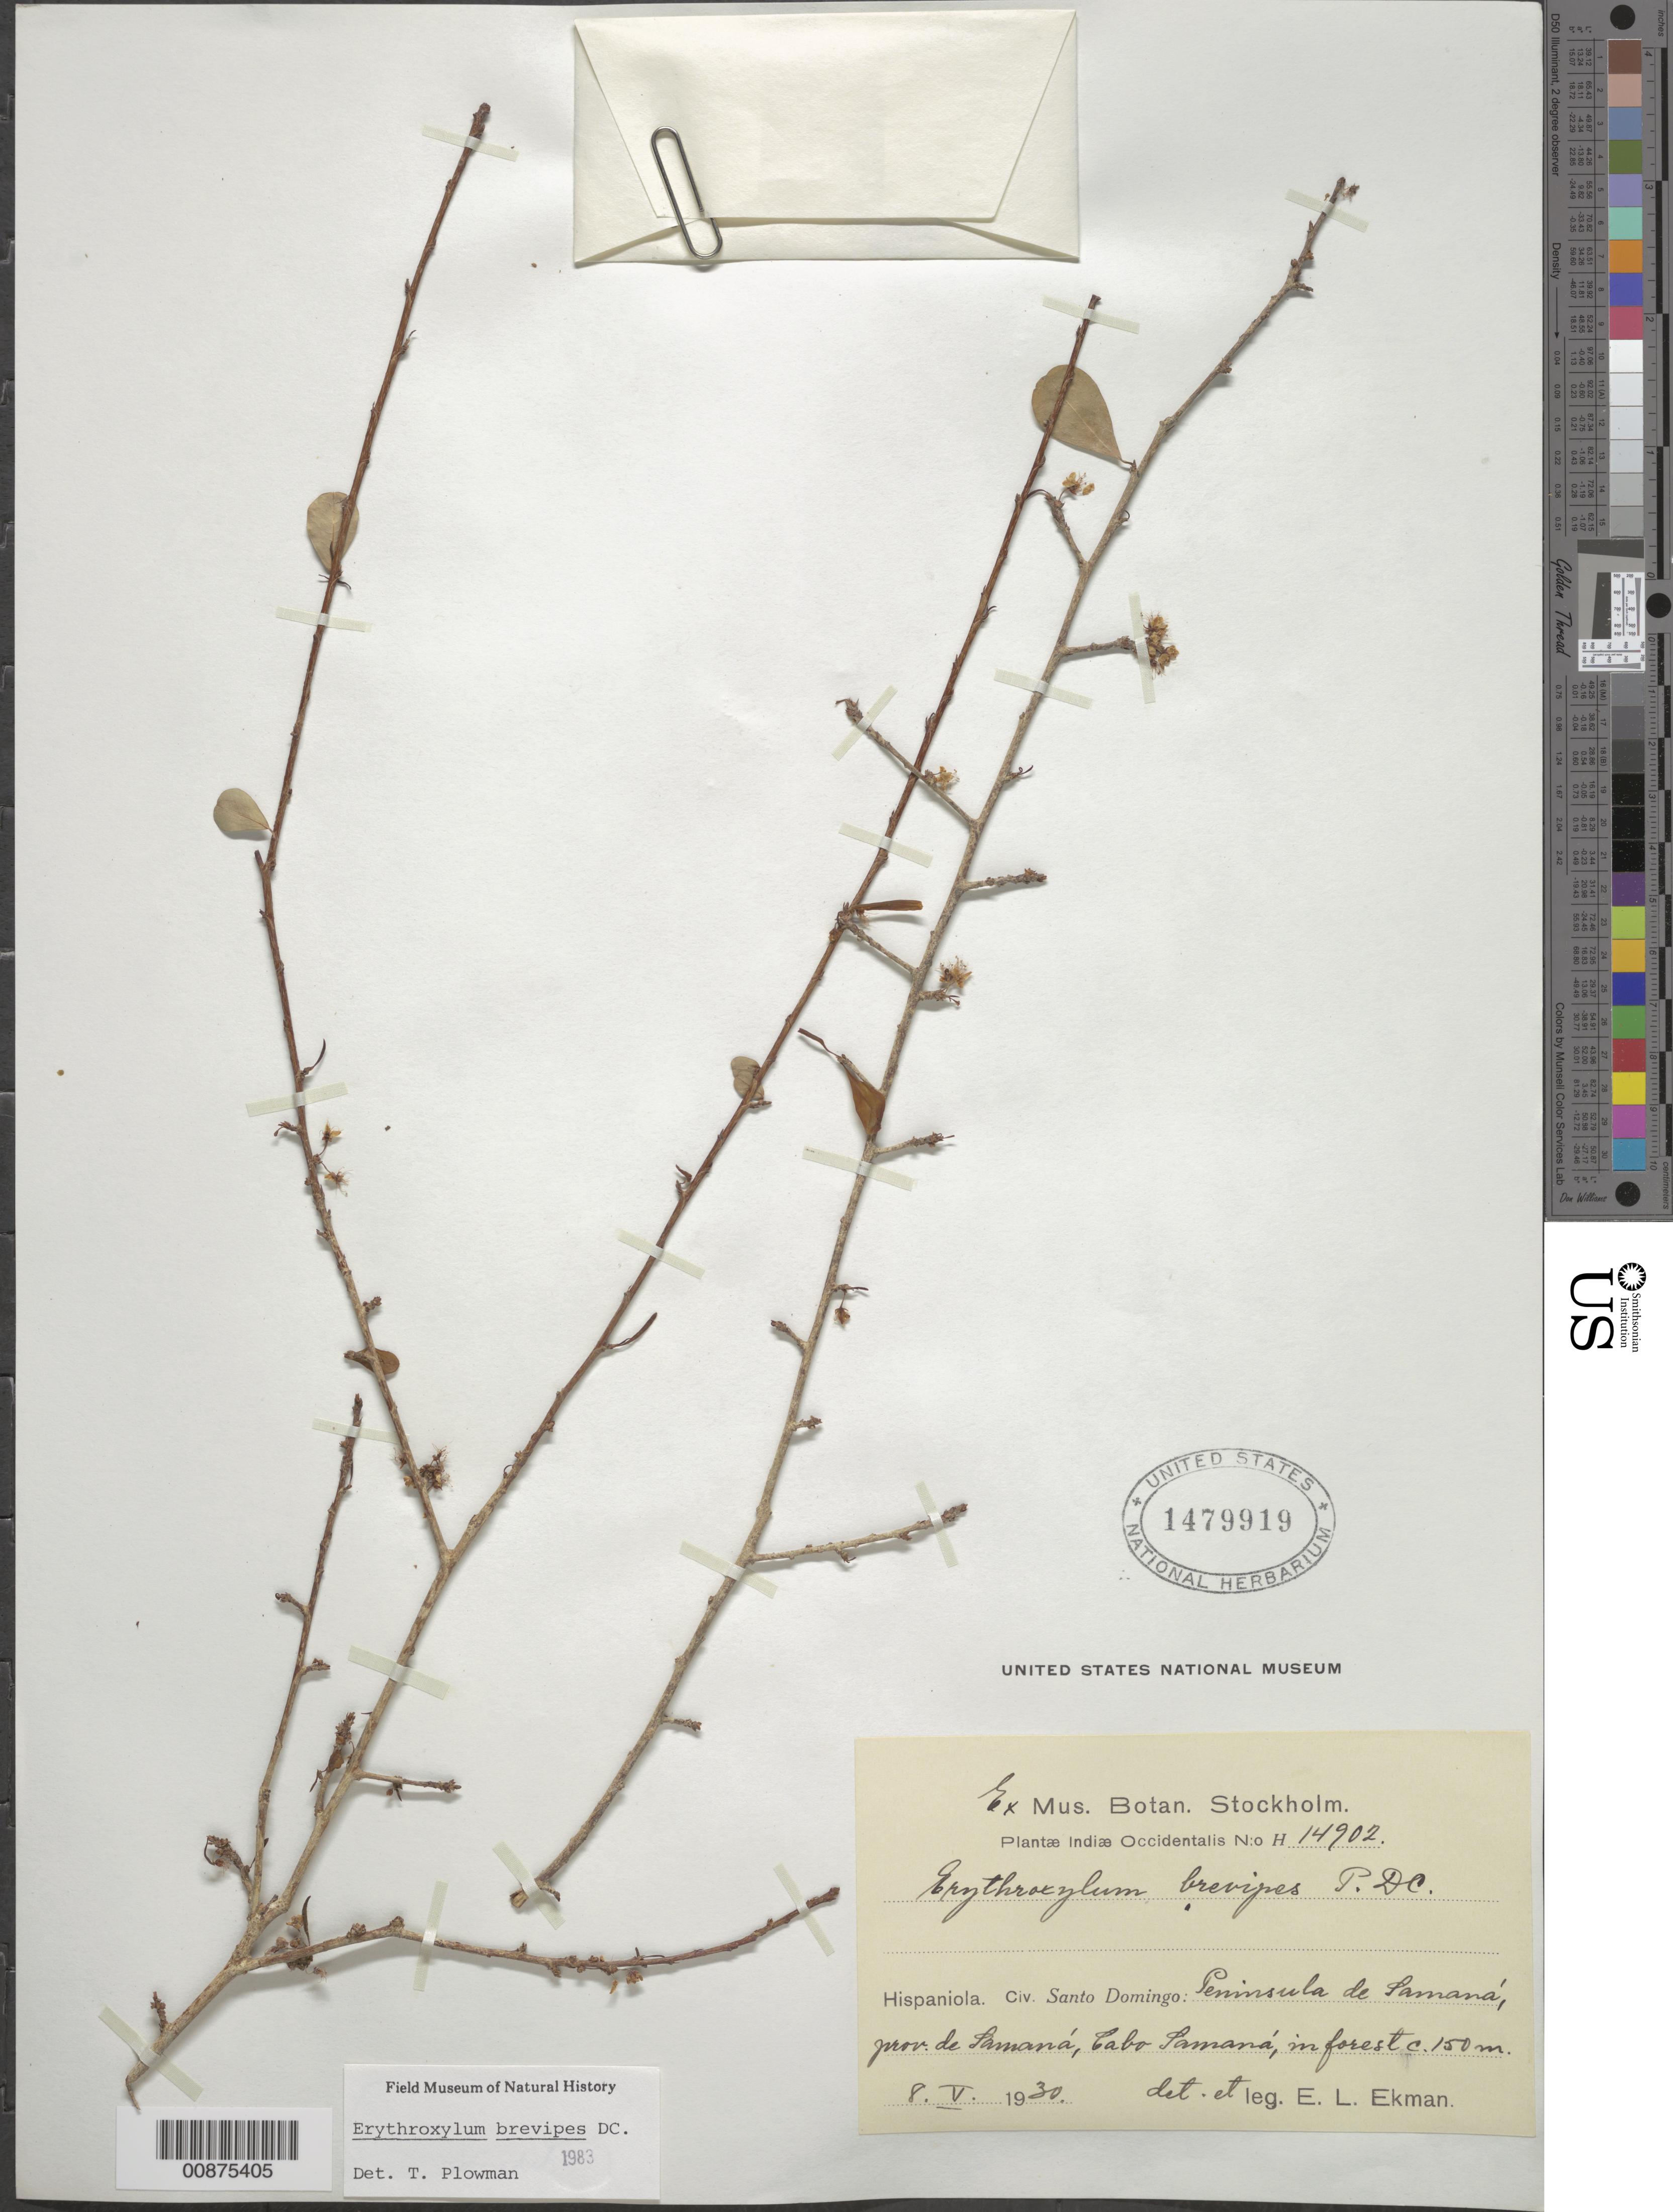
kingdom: Plantae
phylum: Tracheophyta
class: Magnoliopsida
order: Malpighiales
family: Erythroxylaceae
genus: Erythroxylum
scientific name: Erythroxylum brevipes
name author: DC.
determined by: Plowman, Timothy C.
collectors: E. L. Ekman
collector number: H 14902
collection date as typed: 08 May 1930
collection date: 1930-05-08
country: Dominican Republic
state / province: Samana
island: Hispaniola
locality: Península de Samaná, Cabo Samaná.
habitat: In forest.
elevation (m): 150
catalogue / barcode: US 1479919